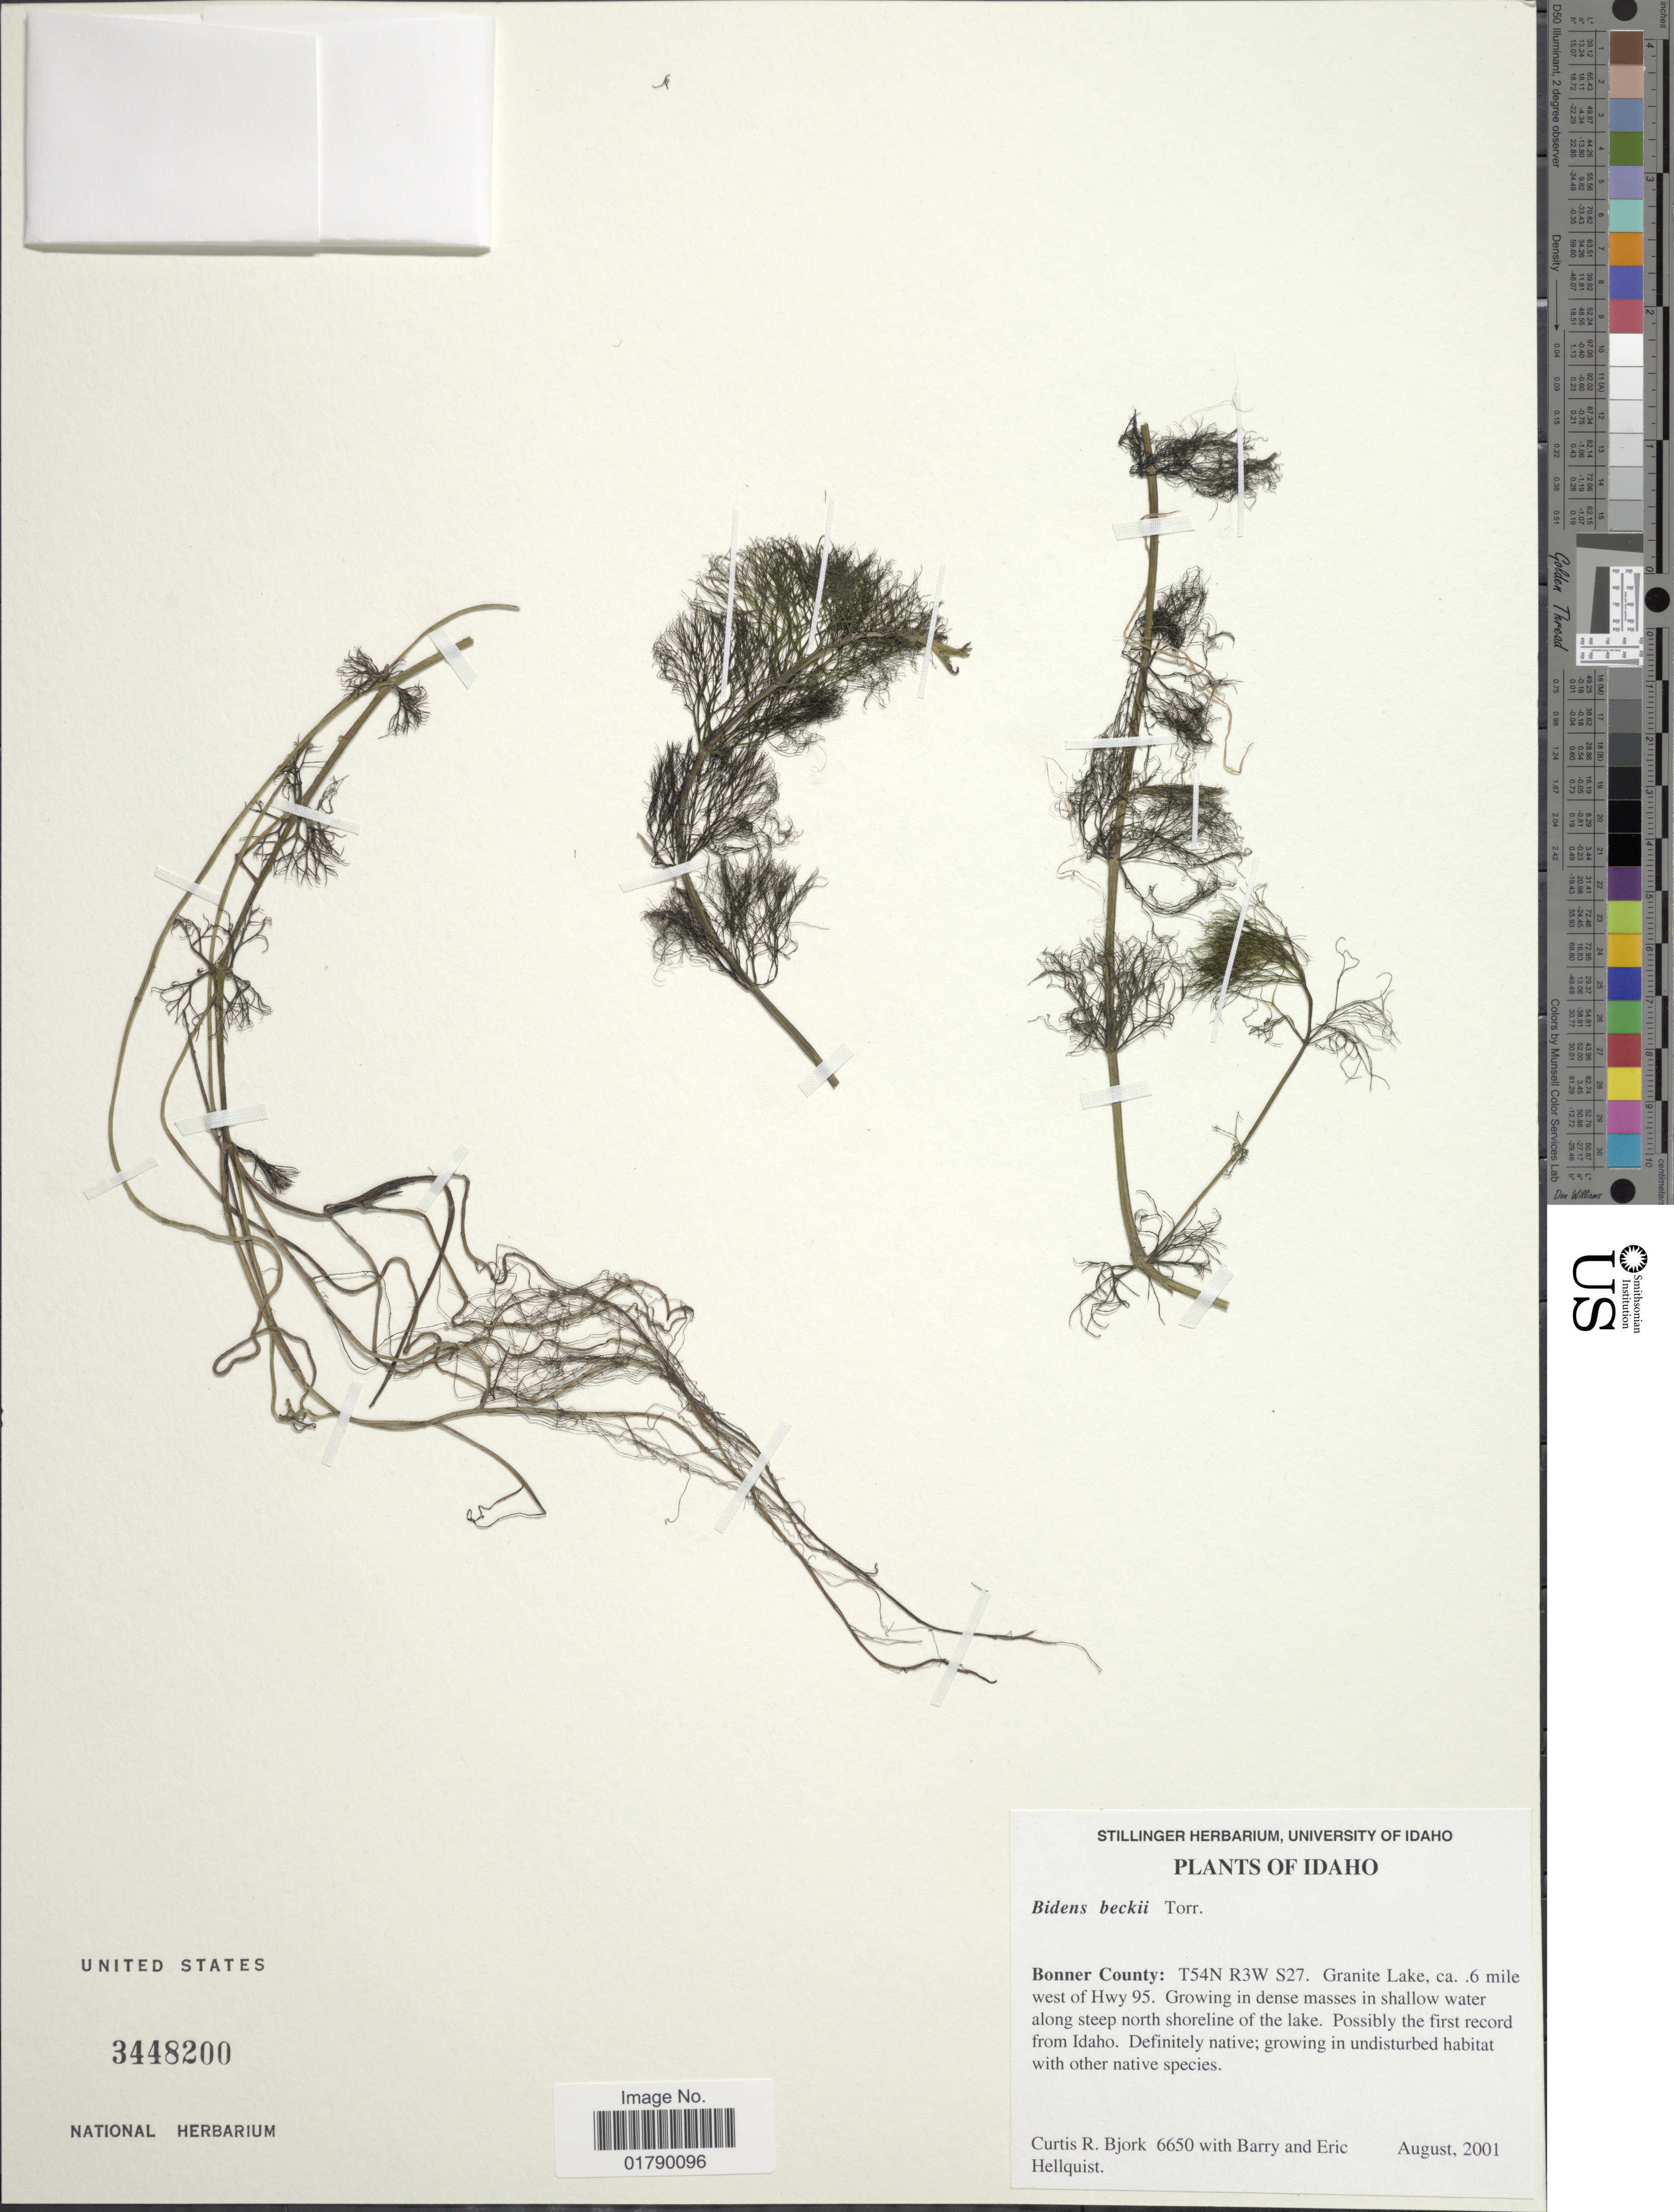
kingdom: Plantae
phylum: Tracheophyta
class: Magnoliopsida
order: Asterales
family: Asteraceae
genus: Megalodonta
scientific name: Megalodonta sp.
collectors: C. Bjork, C. Hellquist & C. Hellquist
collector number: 6650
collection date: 2001-08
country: United States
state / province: Idaho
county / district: Bonner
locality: Bonner County: T54N R3W S27. Granite Lake, ca. 6 mile west of Hwy 95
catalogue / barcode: US 3448200